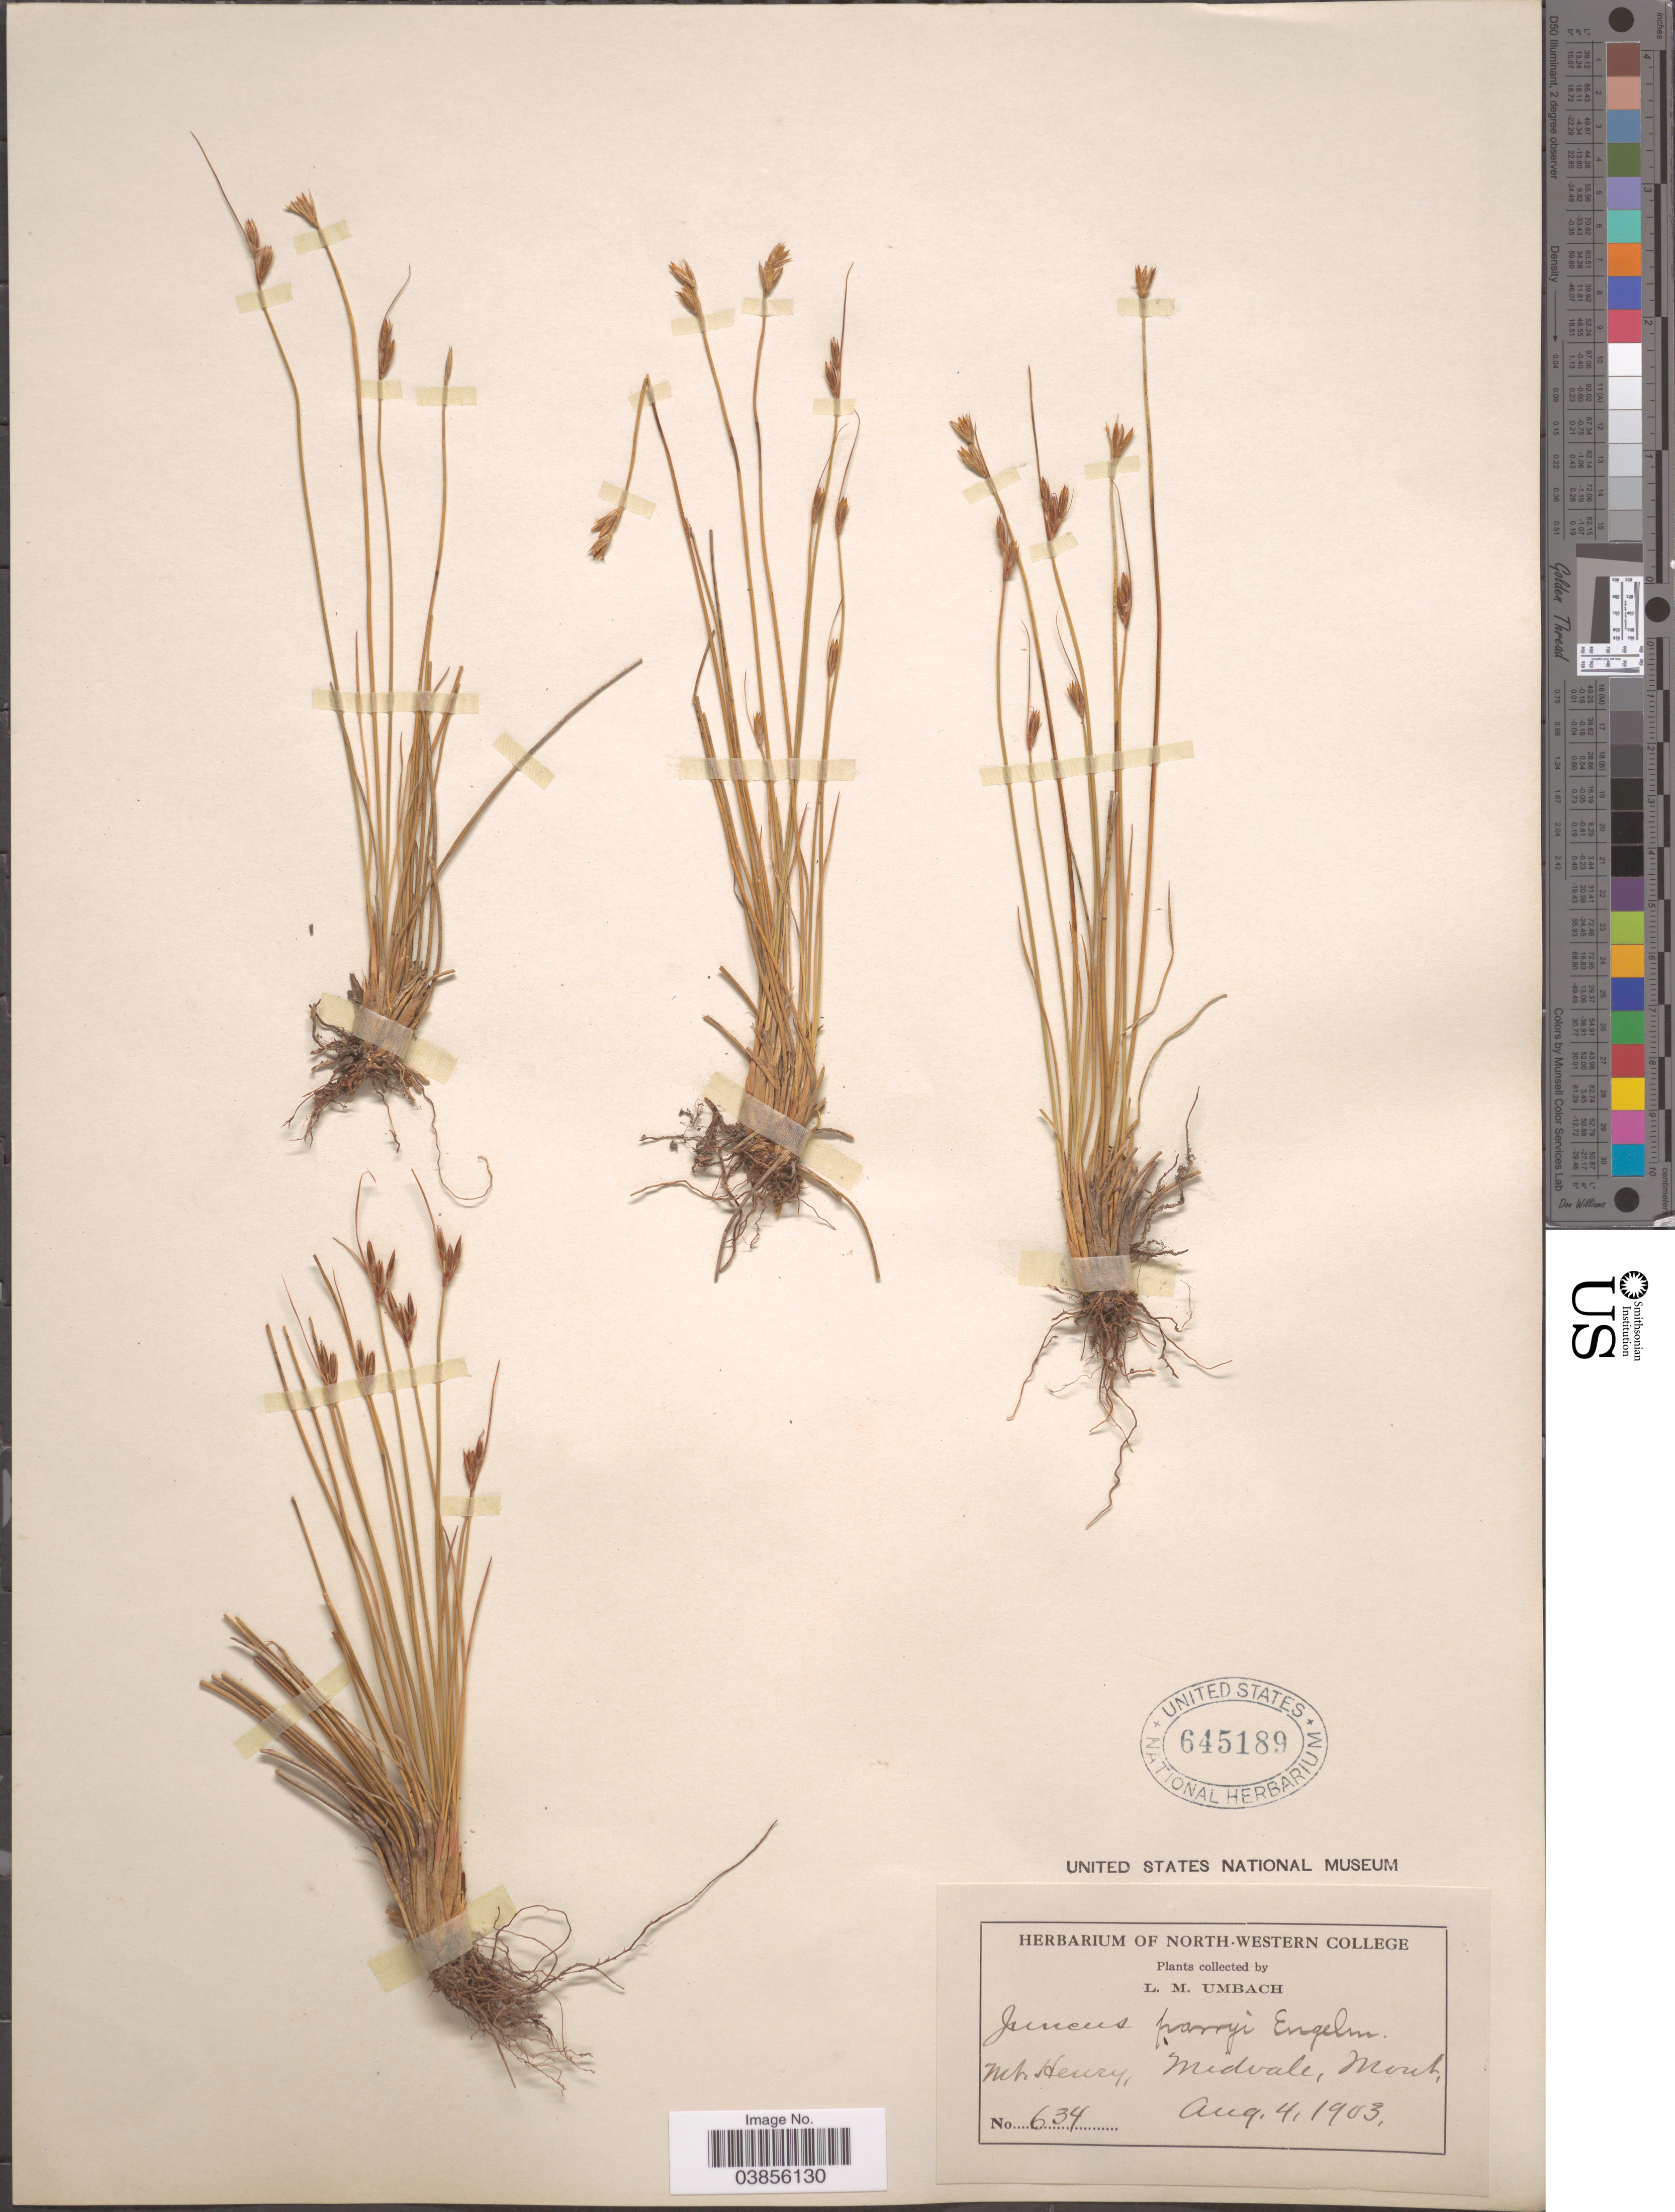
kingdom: Plantae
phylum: Tracheophyta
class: Liliopsida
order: Poales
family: Juncaceae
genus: Juncus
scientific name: Juncus parryi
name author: Engelm.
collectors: L. M. Umbach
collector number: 634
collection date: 1903-08-04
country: United States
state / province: Montana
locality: Mt. Henry, Midvale.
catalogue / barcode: US 645189